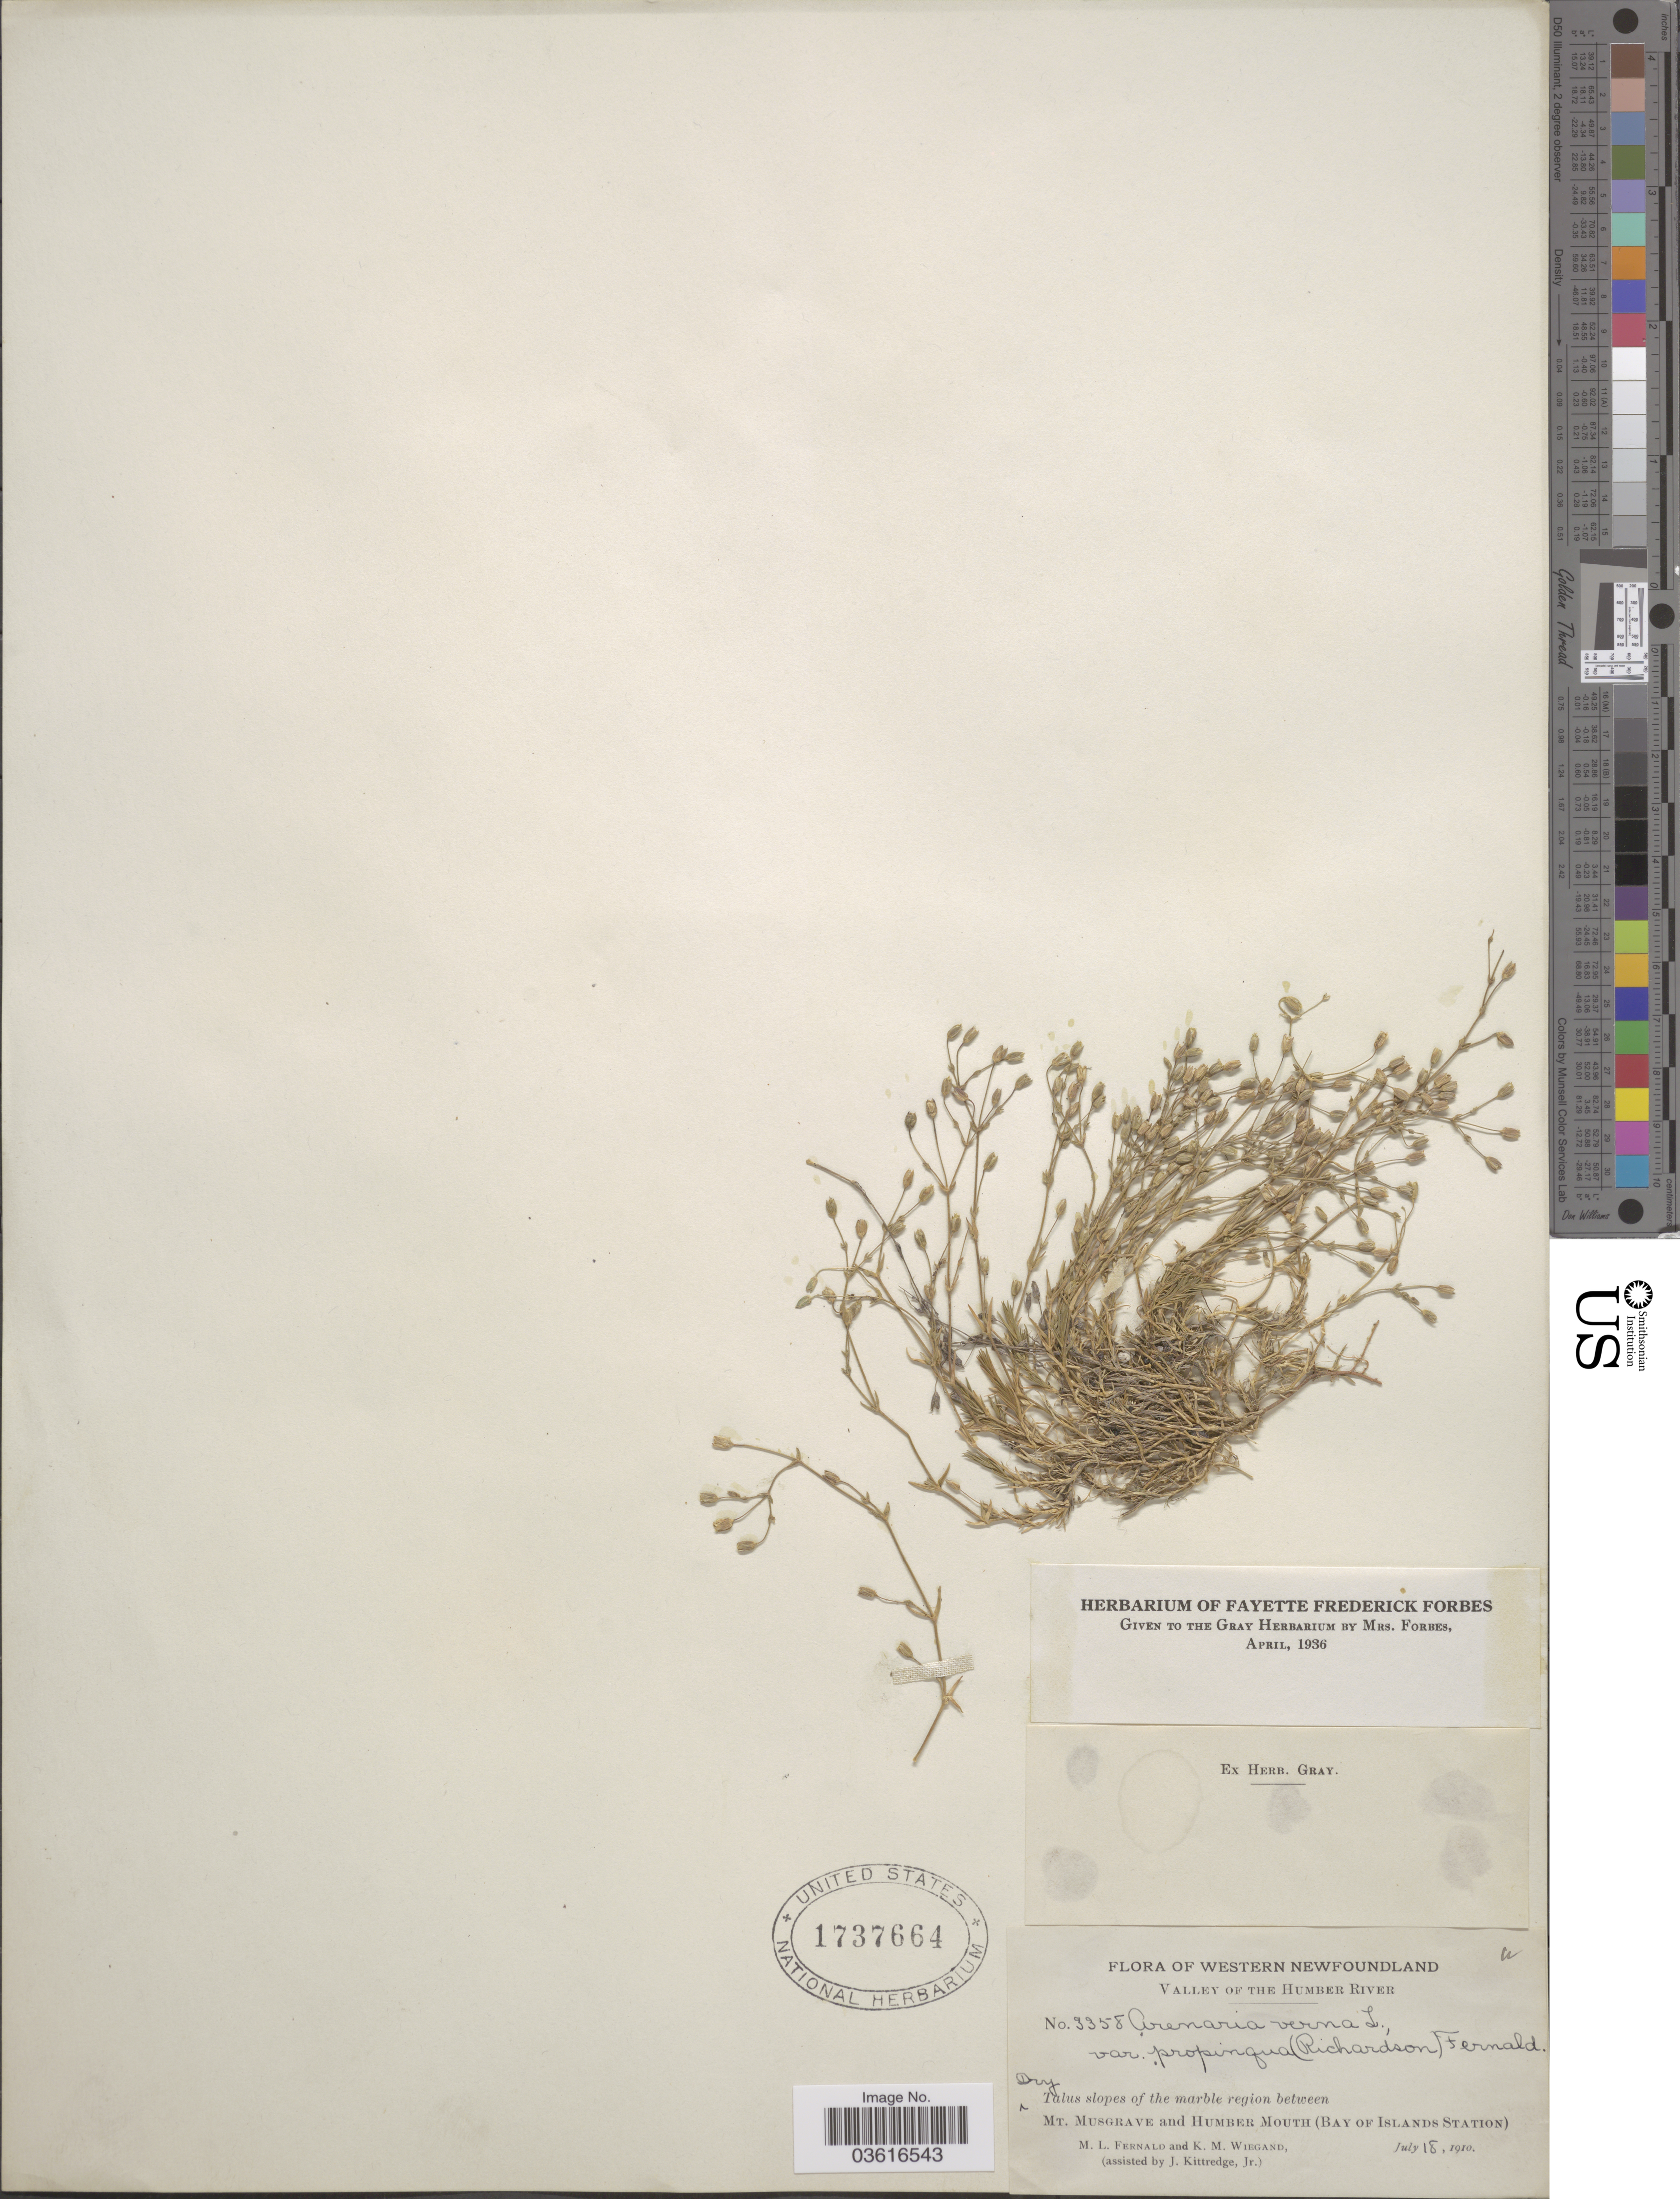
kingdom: Plantae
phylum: Tracheophyta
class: Magnoliopsida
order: Caryophyllales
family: Caryophyllaceae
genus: Minuartia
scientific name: Minuartia propinqua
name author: (Richardson) House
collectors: M. L. Fernald, K. M. Wiegand & J. Kittredge Jr.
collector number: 3358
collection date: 1910-07-18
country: Canada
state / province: Newfoundland and Labrador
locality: Western Newfoundland. Dry talus slope of the marble region between Mt. Musgrave and Humber Mouth (Bay of Islands Station).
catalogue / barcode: US 1737664